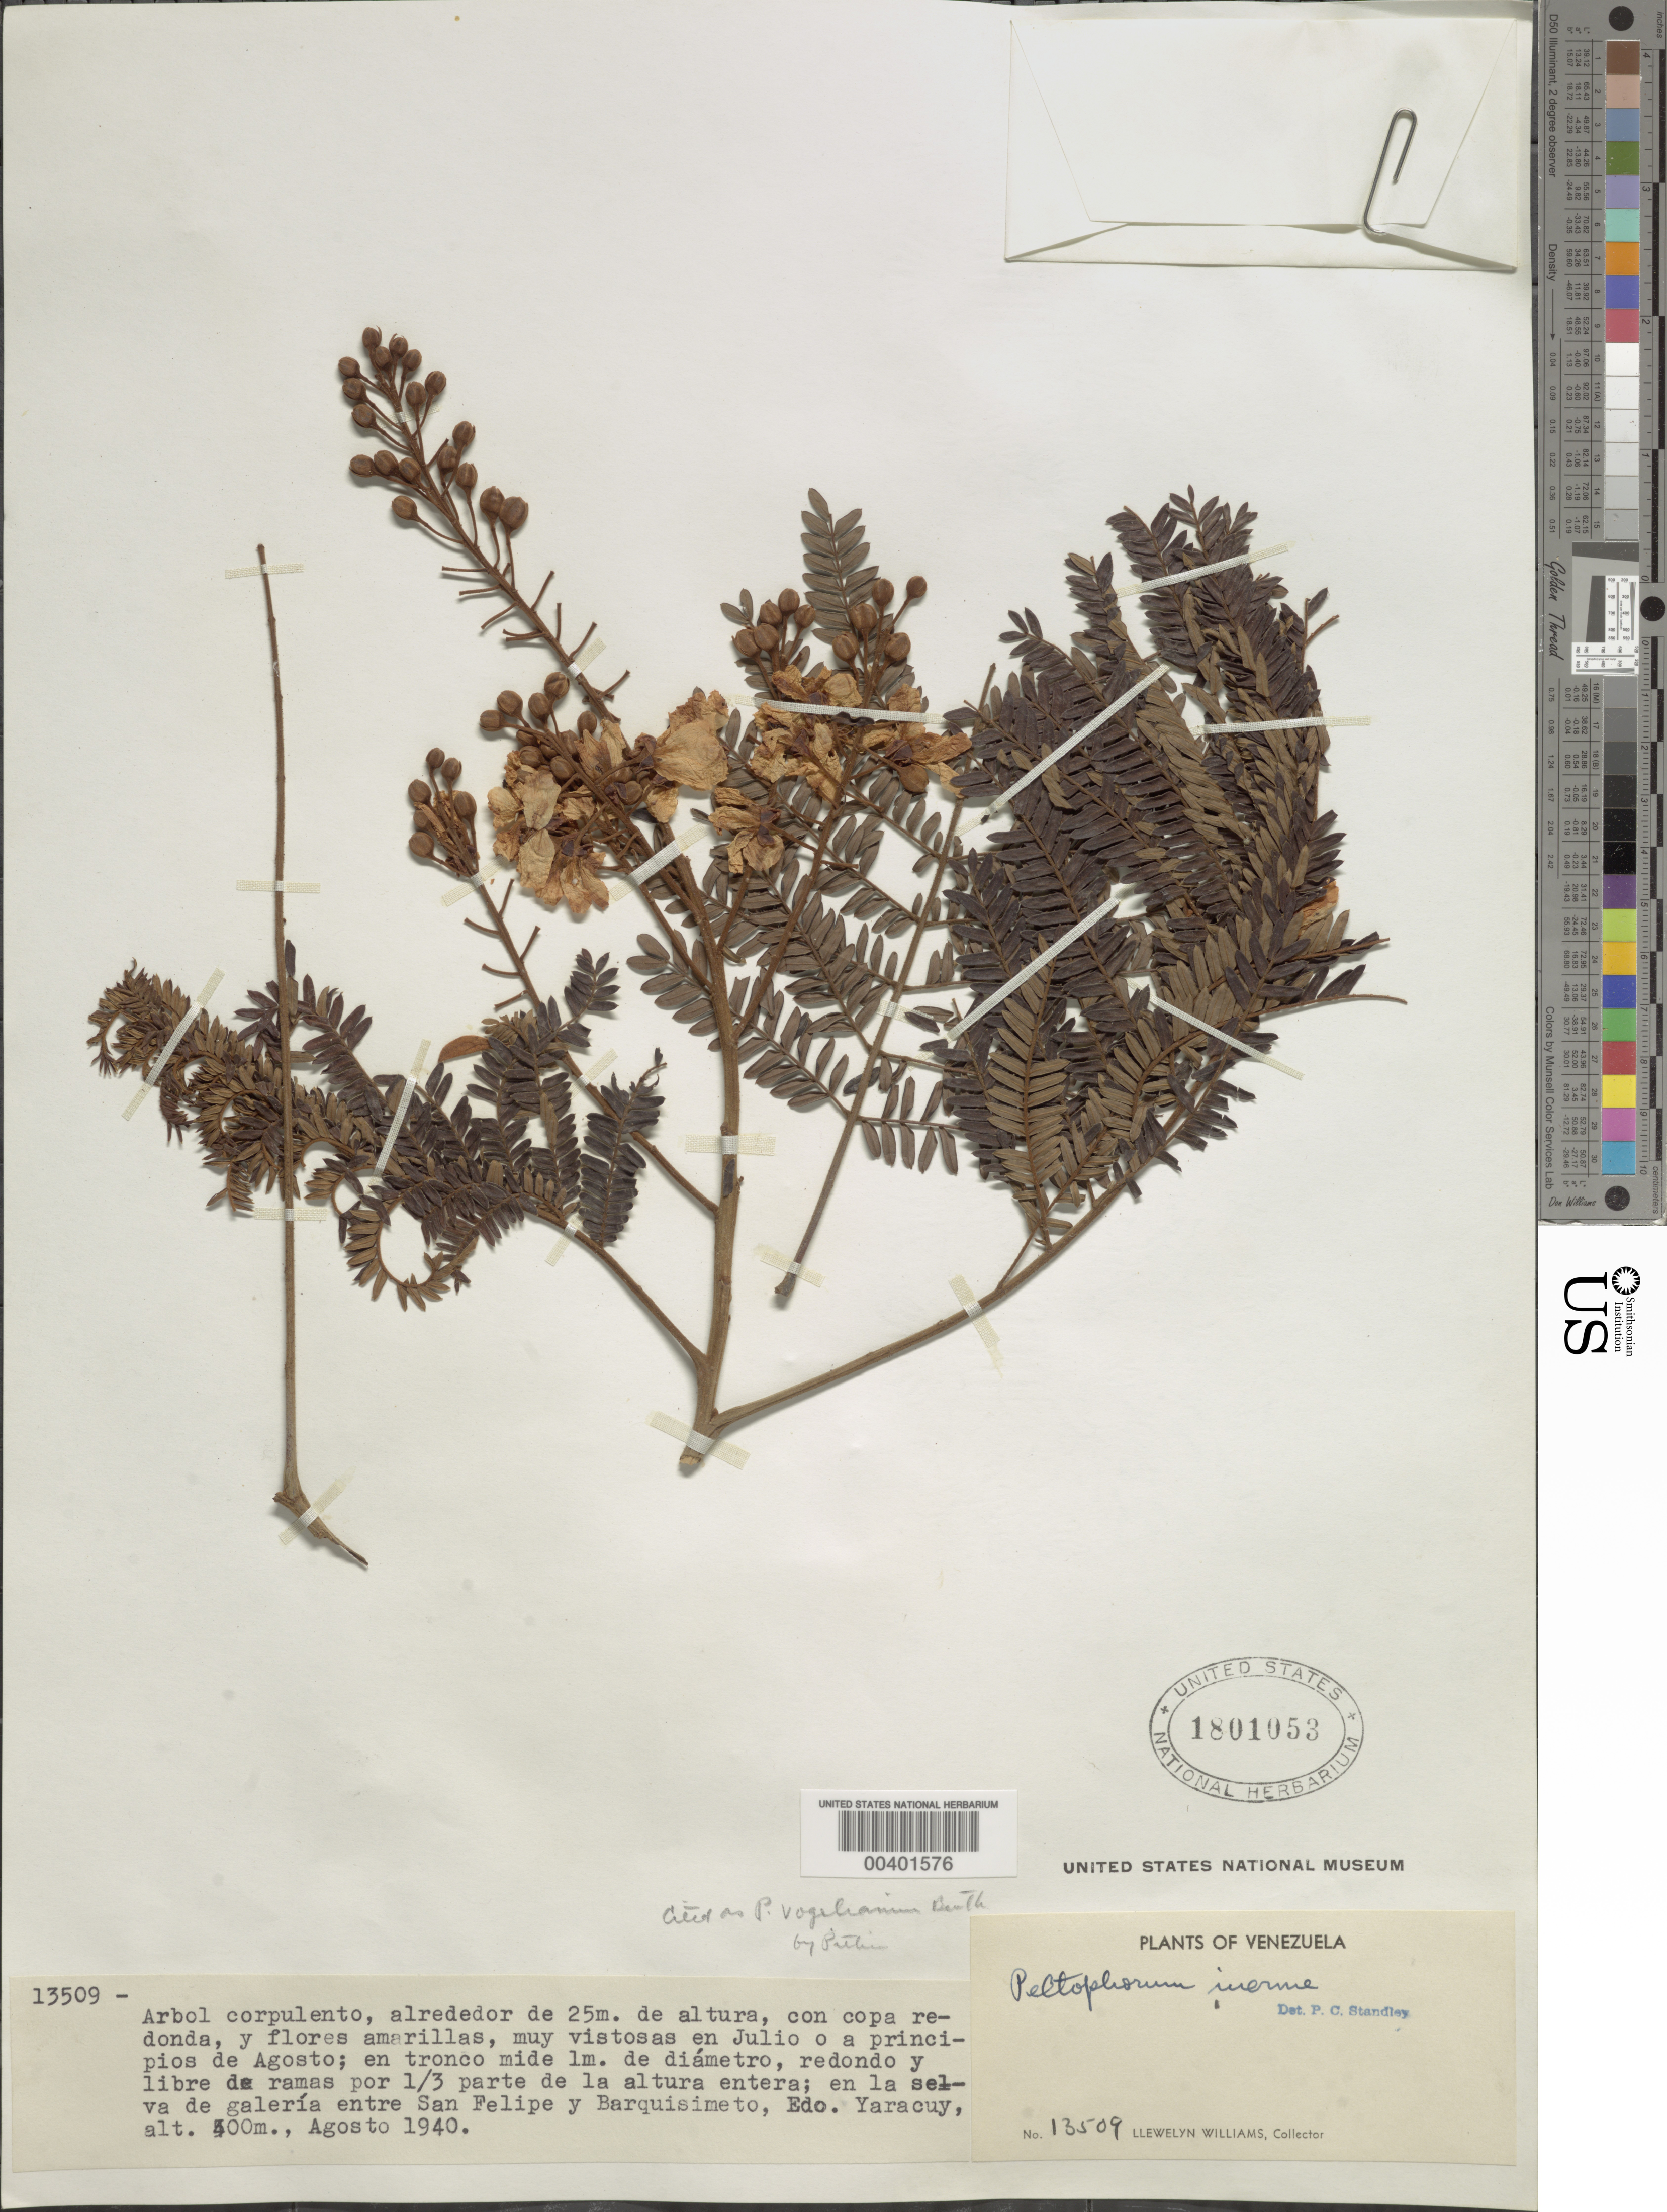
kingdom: Plantae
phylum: Tracheophyta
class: Magnoliopsida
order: Fabales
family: Fabaceae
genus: Peltophorum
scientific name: Peltophorum dubium var. dubium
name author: (Spreng.) Taub.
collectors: Ll. Williams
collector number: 13509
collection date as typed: Aug 1940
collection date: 1940-08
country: Venezuela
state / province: Yaracuy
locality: Between san felipe and barquisimeto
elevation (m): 400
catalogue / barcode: US 1801053